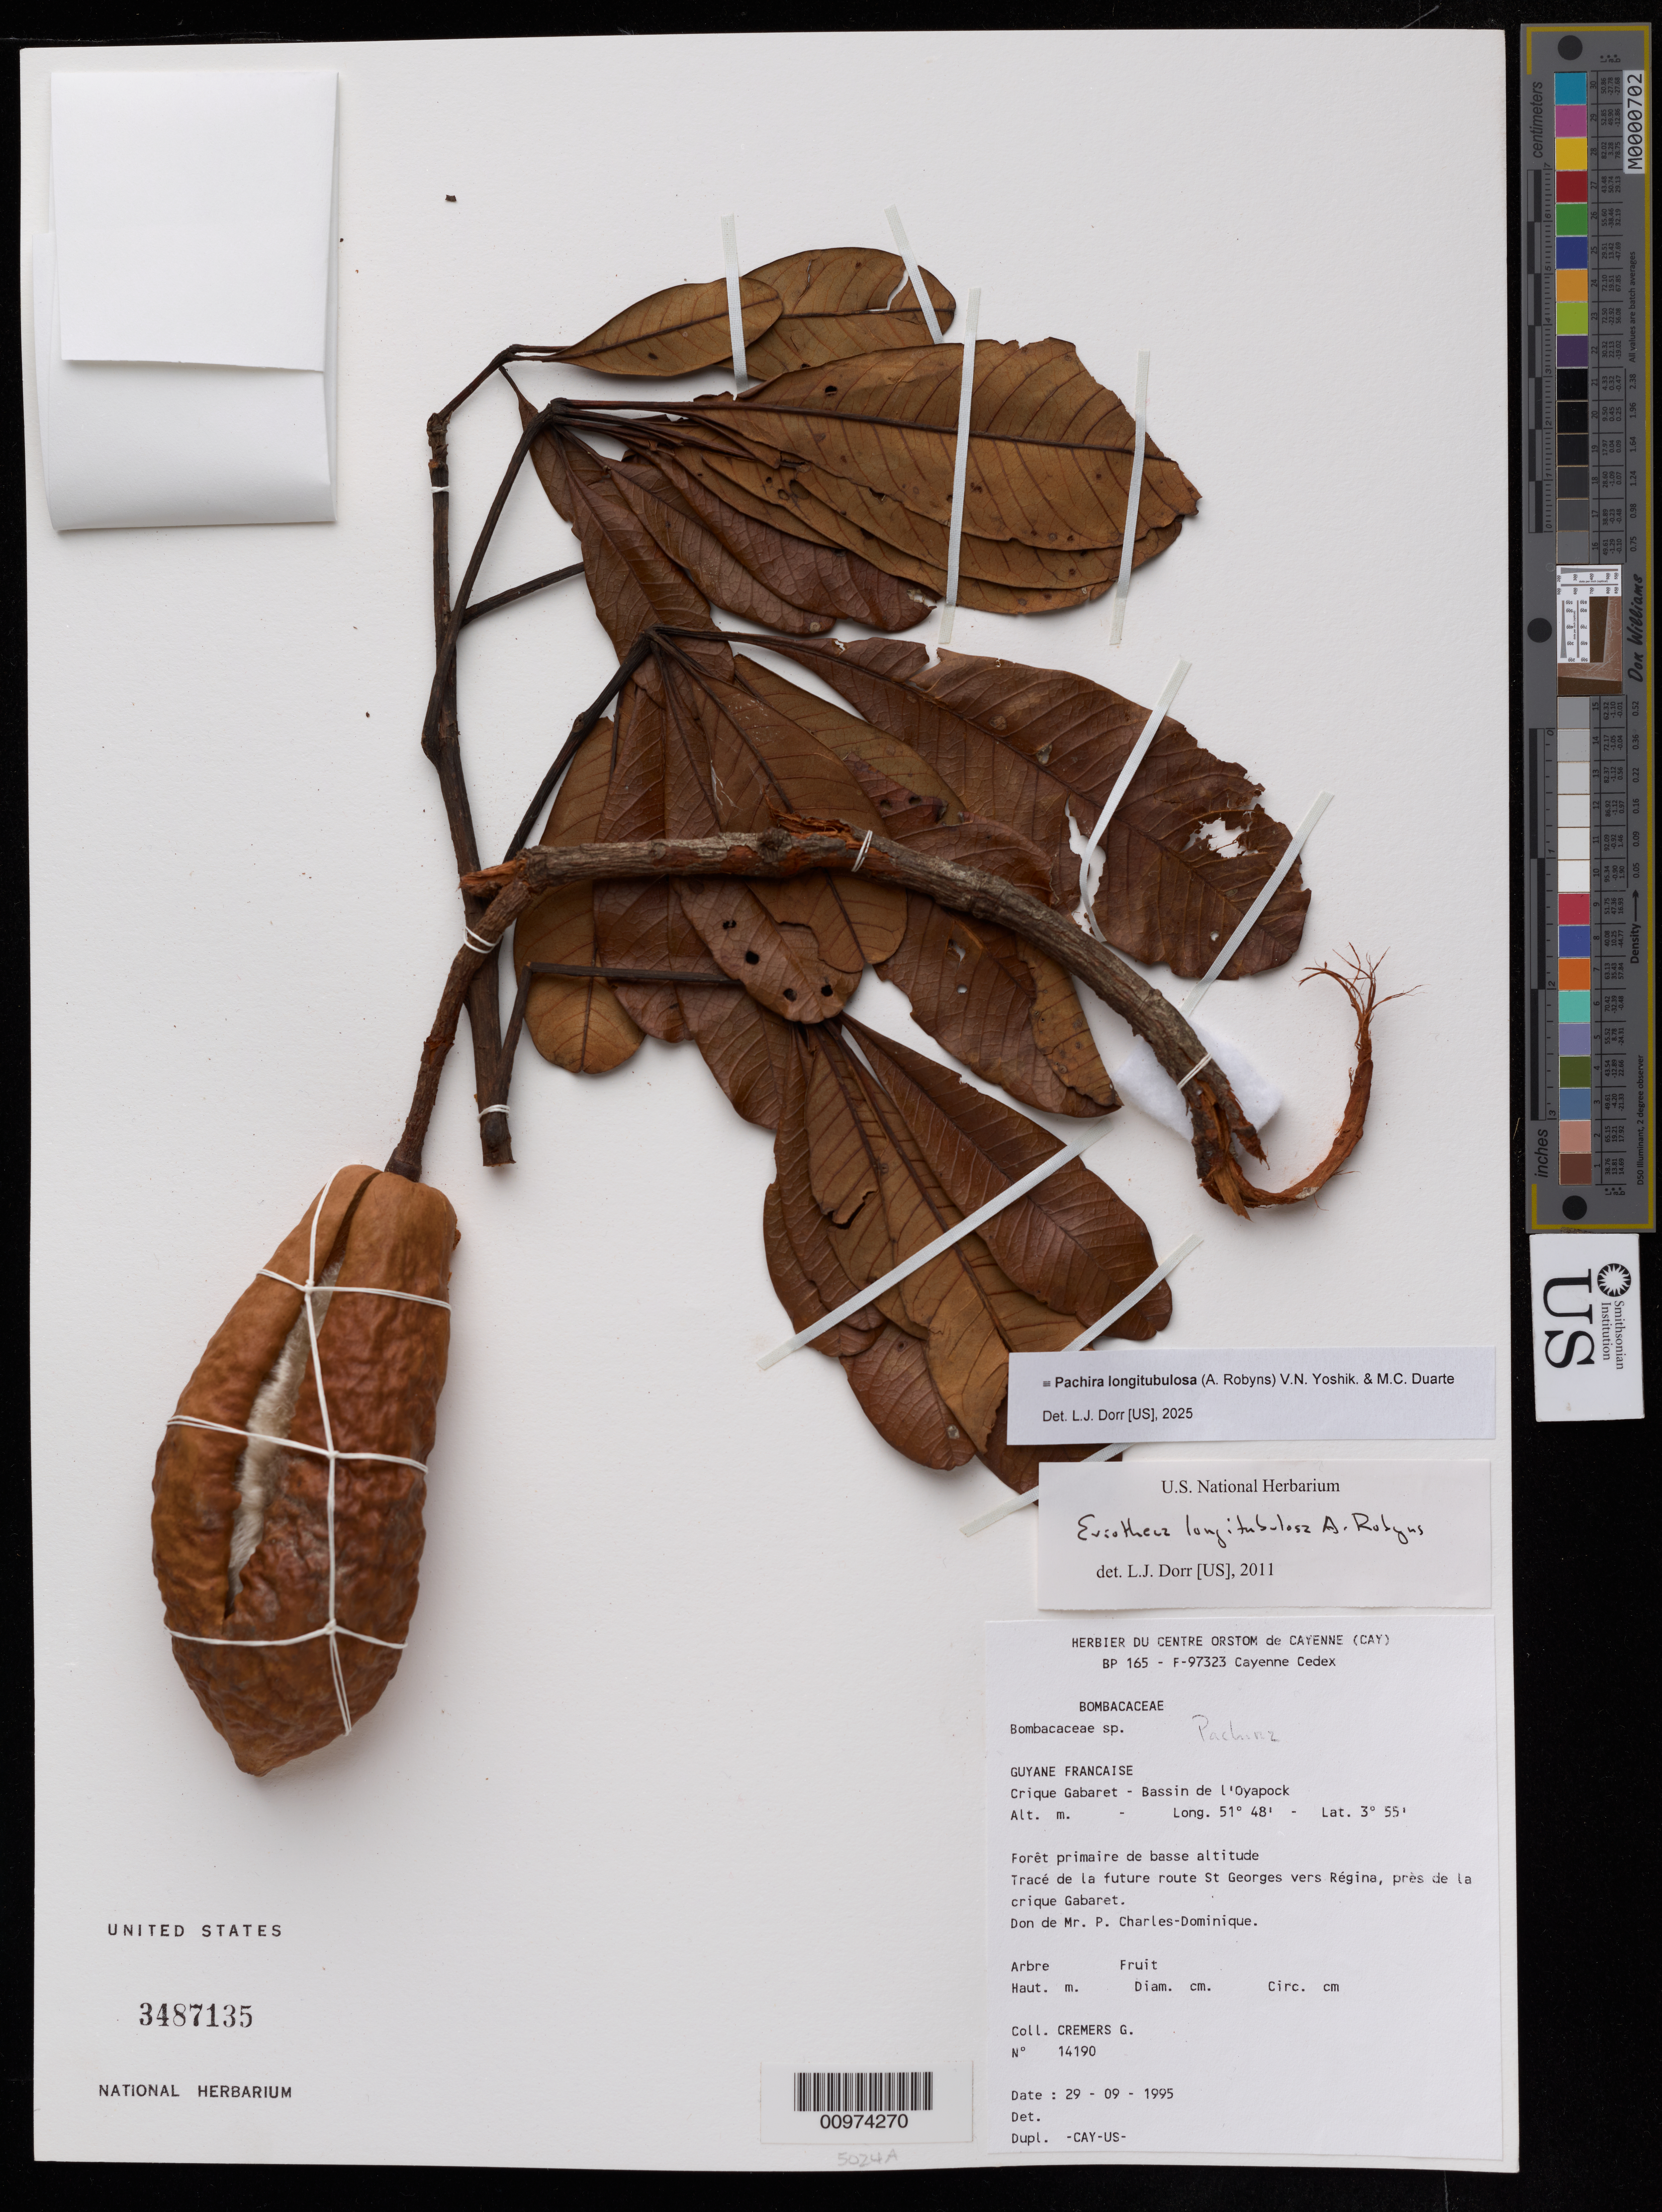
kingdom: Plantae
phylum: Tracheophyta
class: Magnoliopsida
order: Malvales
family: Malvaceae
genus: Pachira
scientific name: Pachira longitubulosa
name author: (A. Robyns) V.N. Yoshik. & M.C. Duarte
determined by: Dorr, Laurence J., Curator (BOT), Smithsonian Institution - National Museum of Natural History (UNITED STATES)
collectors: G. Cremers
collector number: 14190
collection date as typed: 29-Sep-95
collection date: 1995-09-29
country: French Guiana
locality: Crique Gabaret, Bassin de l'Oyapock. Trace de la future route St. Georges vers Régina, pres de la crique Gabaret.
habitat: Forêt primaire de basse altitude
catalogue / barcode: US 3487135